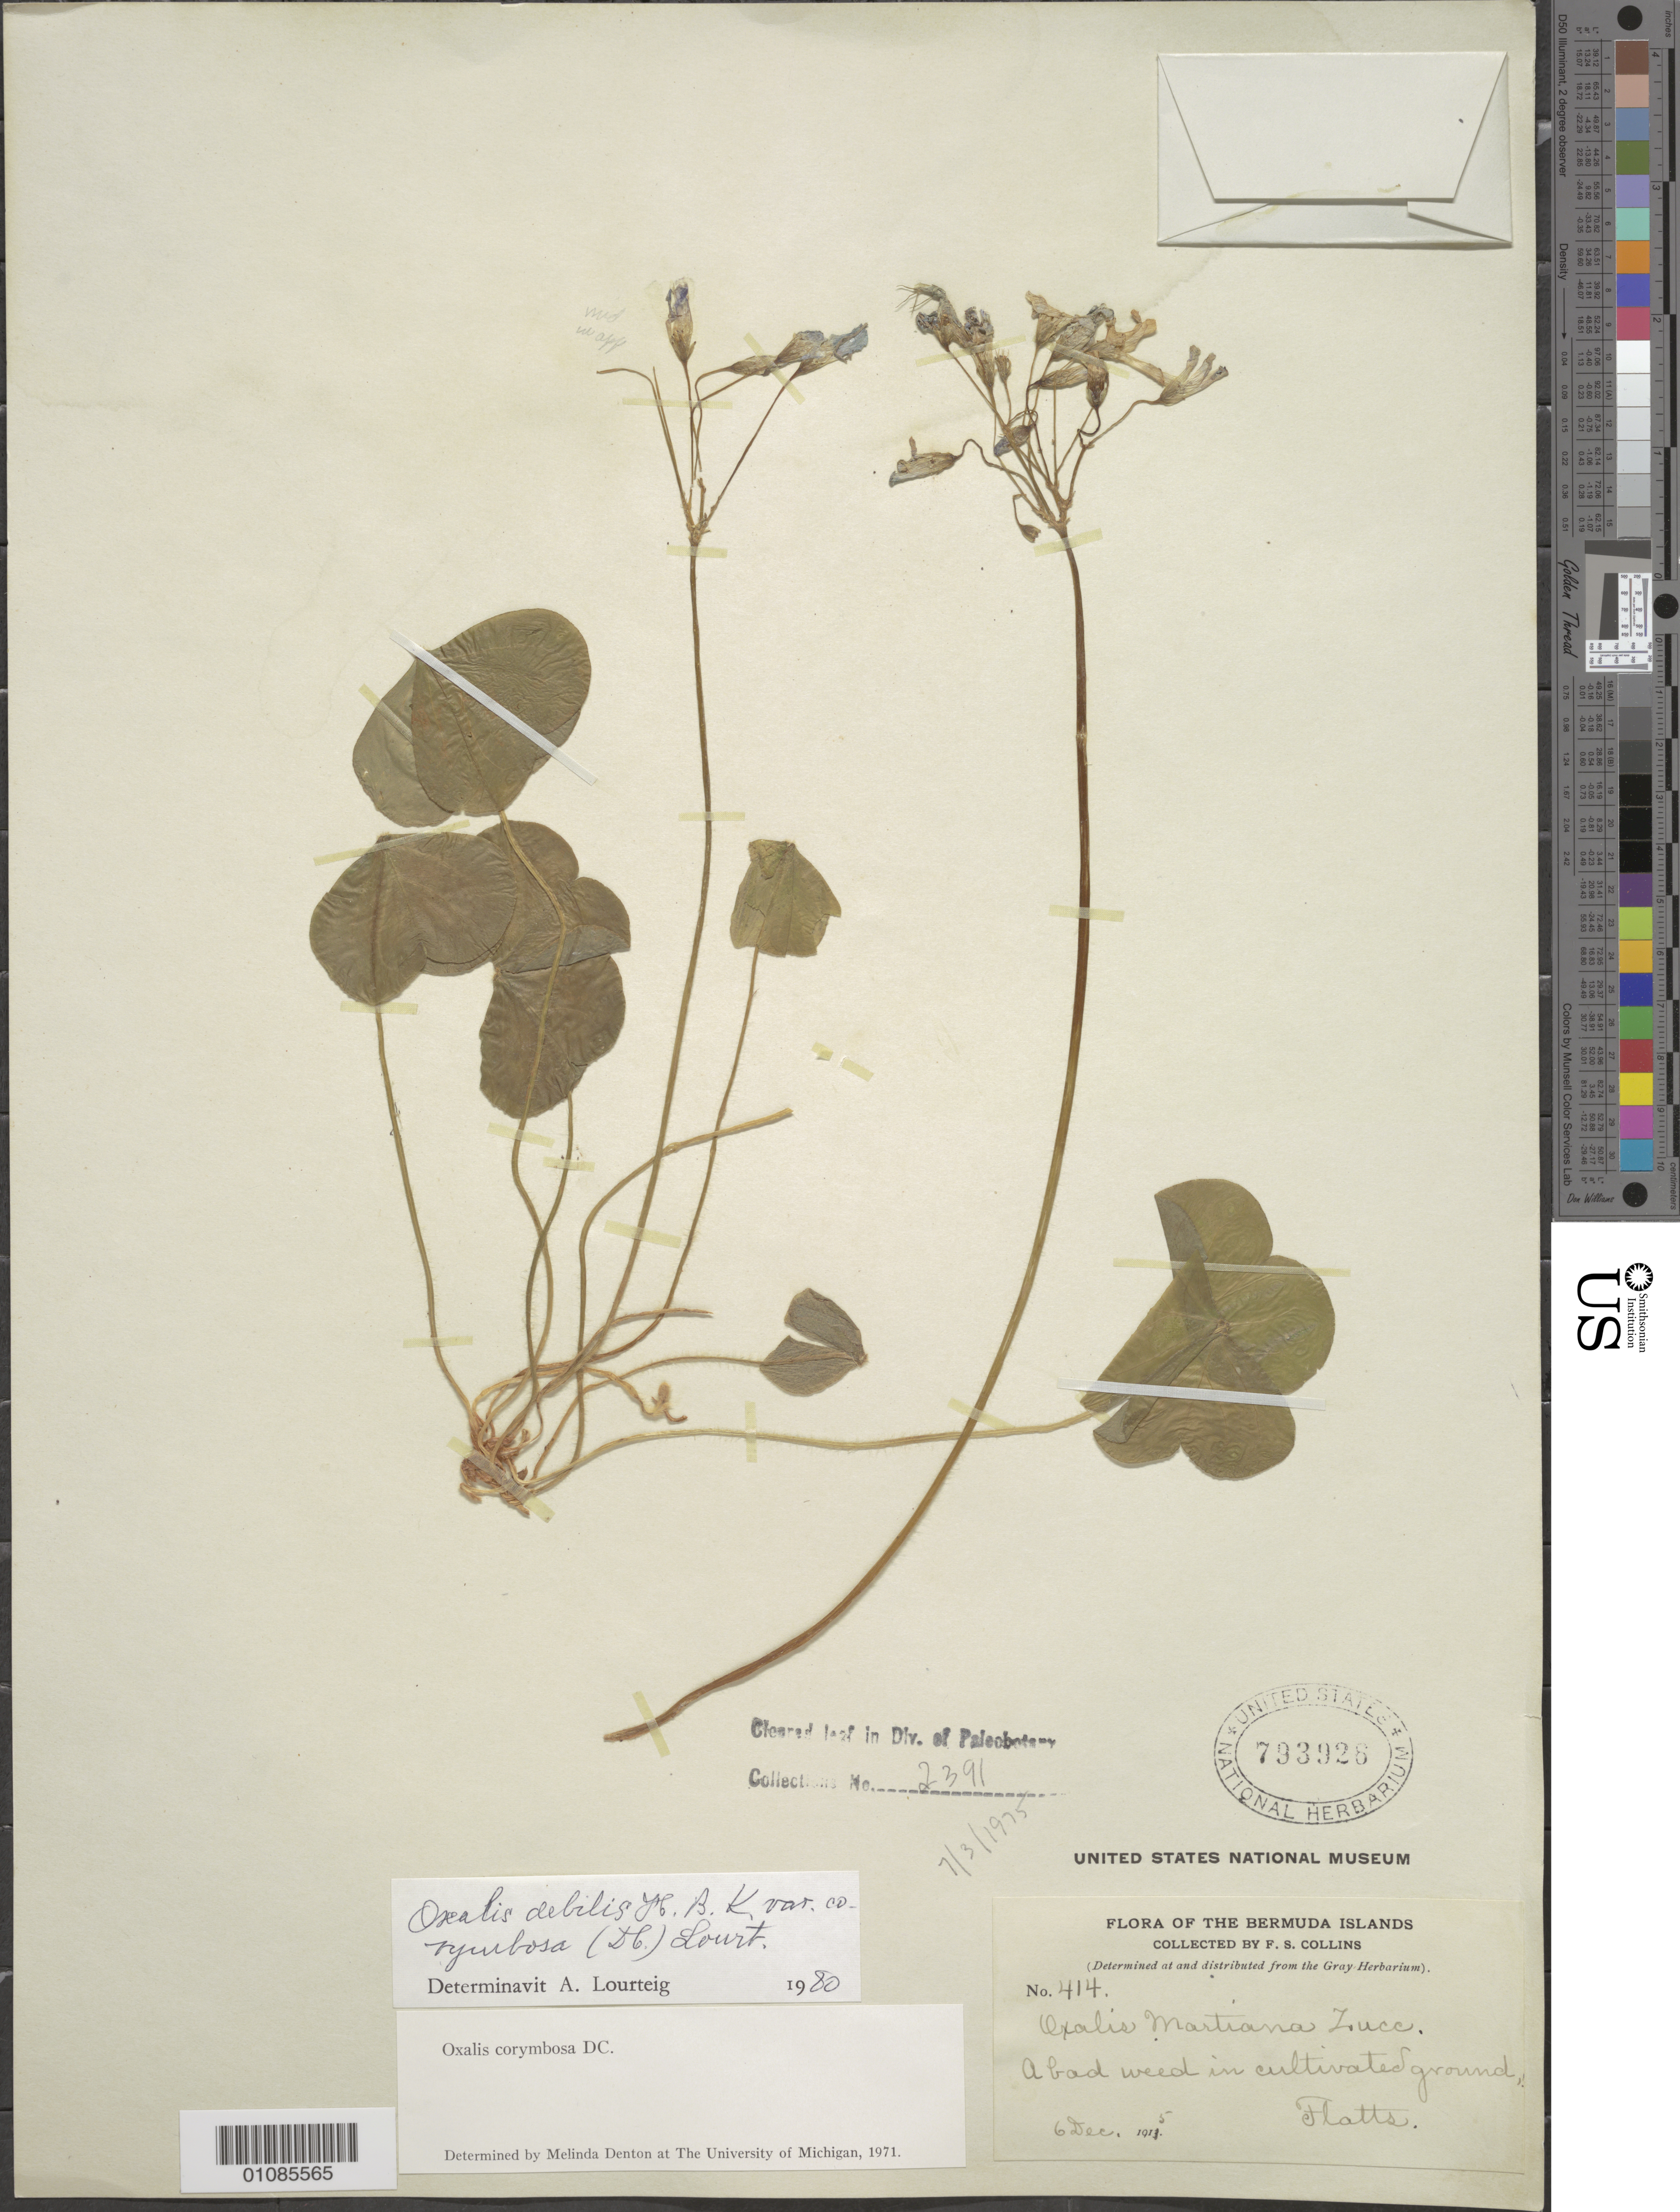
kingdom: Plantae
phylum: Tracheophyta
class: Magnoliopsida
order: Oxalidales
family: Oxalidaceae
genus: Oxalis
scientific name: Oxalis debilis var. corymbosa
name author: (DC.) Lourteig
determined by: Lourteig, A.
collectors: F. Collins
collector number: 414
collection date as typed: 06 Dec 1911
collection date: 1911-12-06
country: Bermuda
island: Bermuda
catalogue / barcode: US 793926